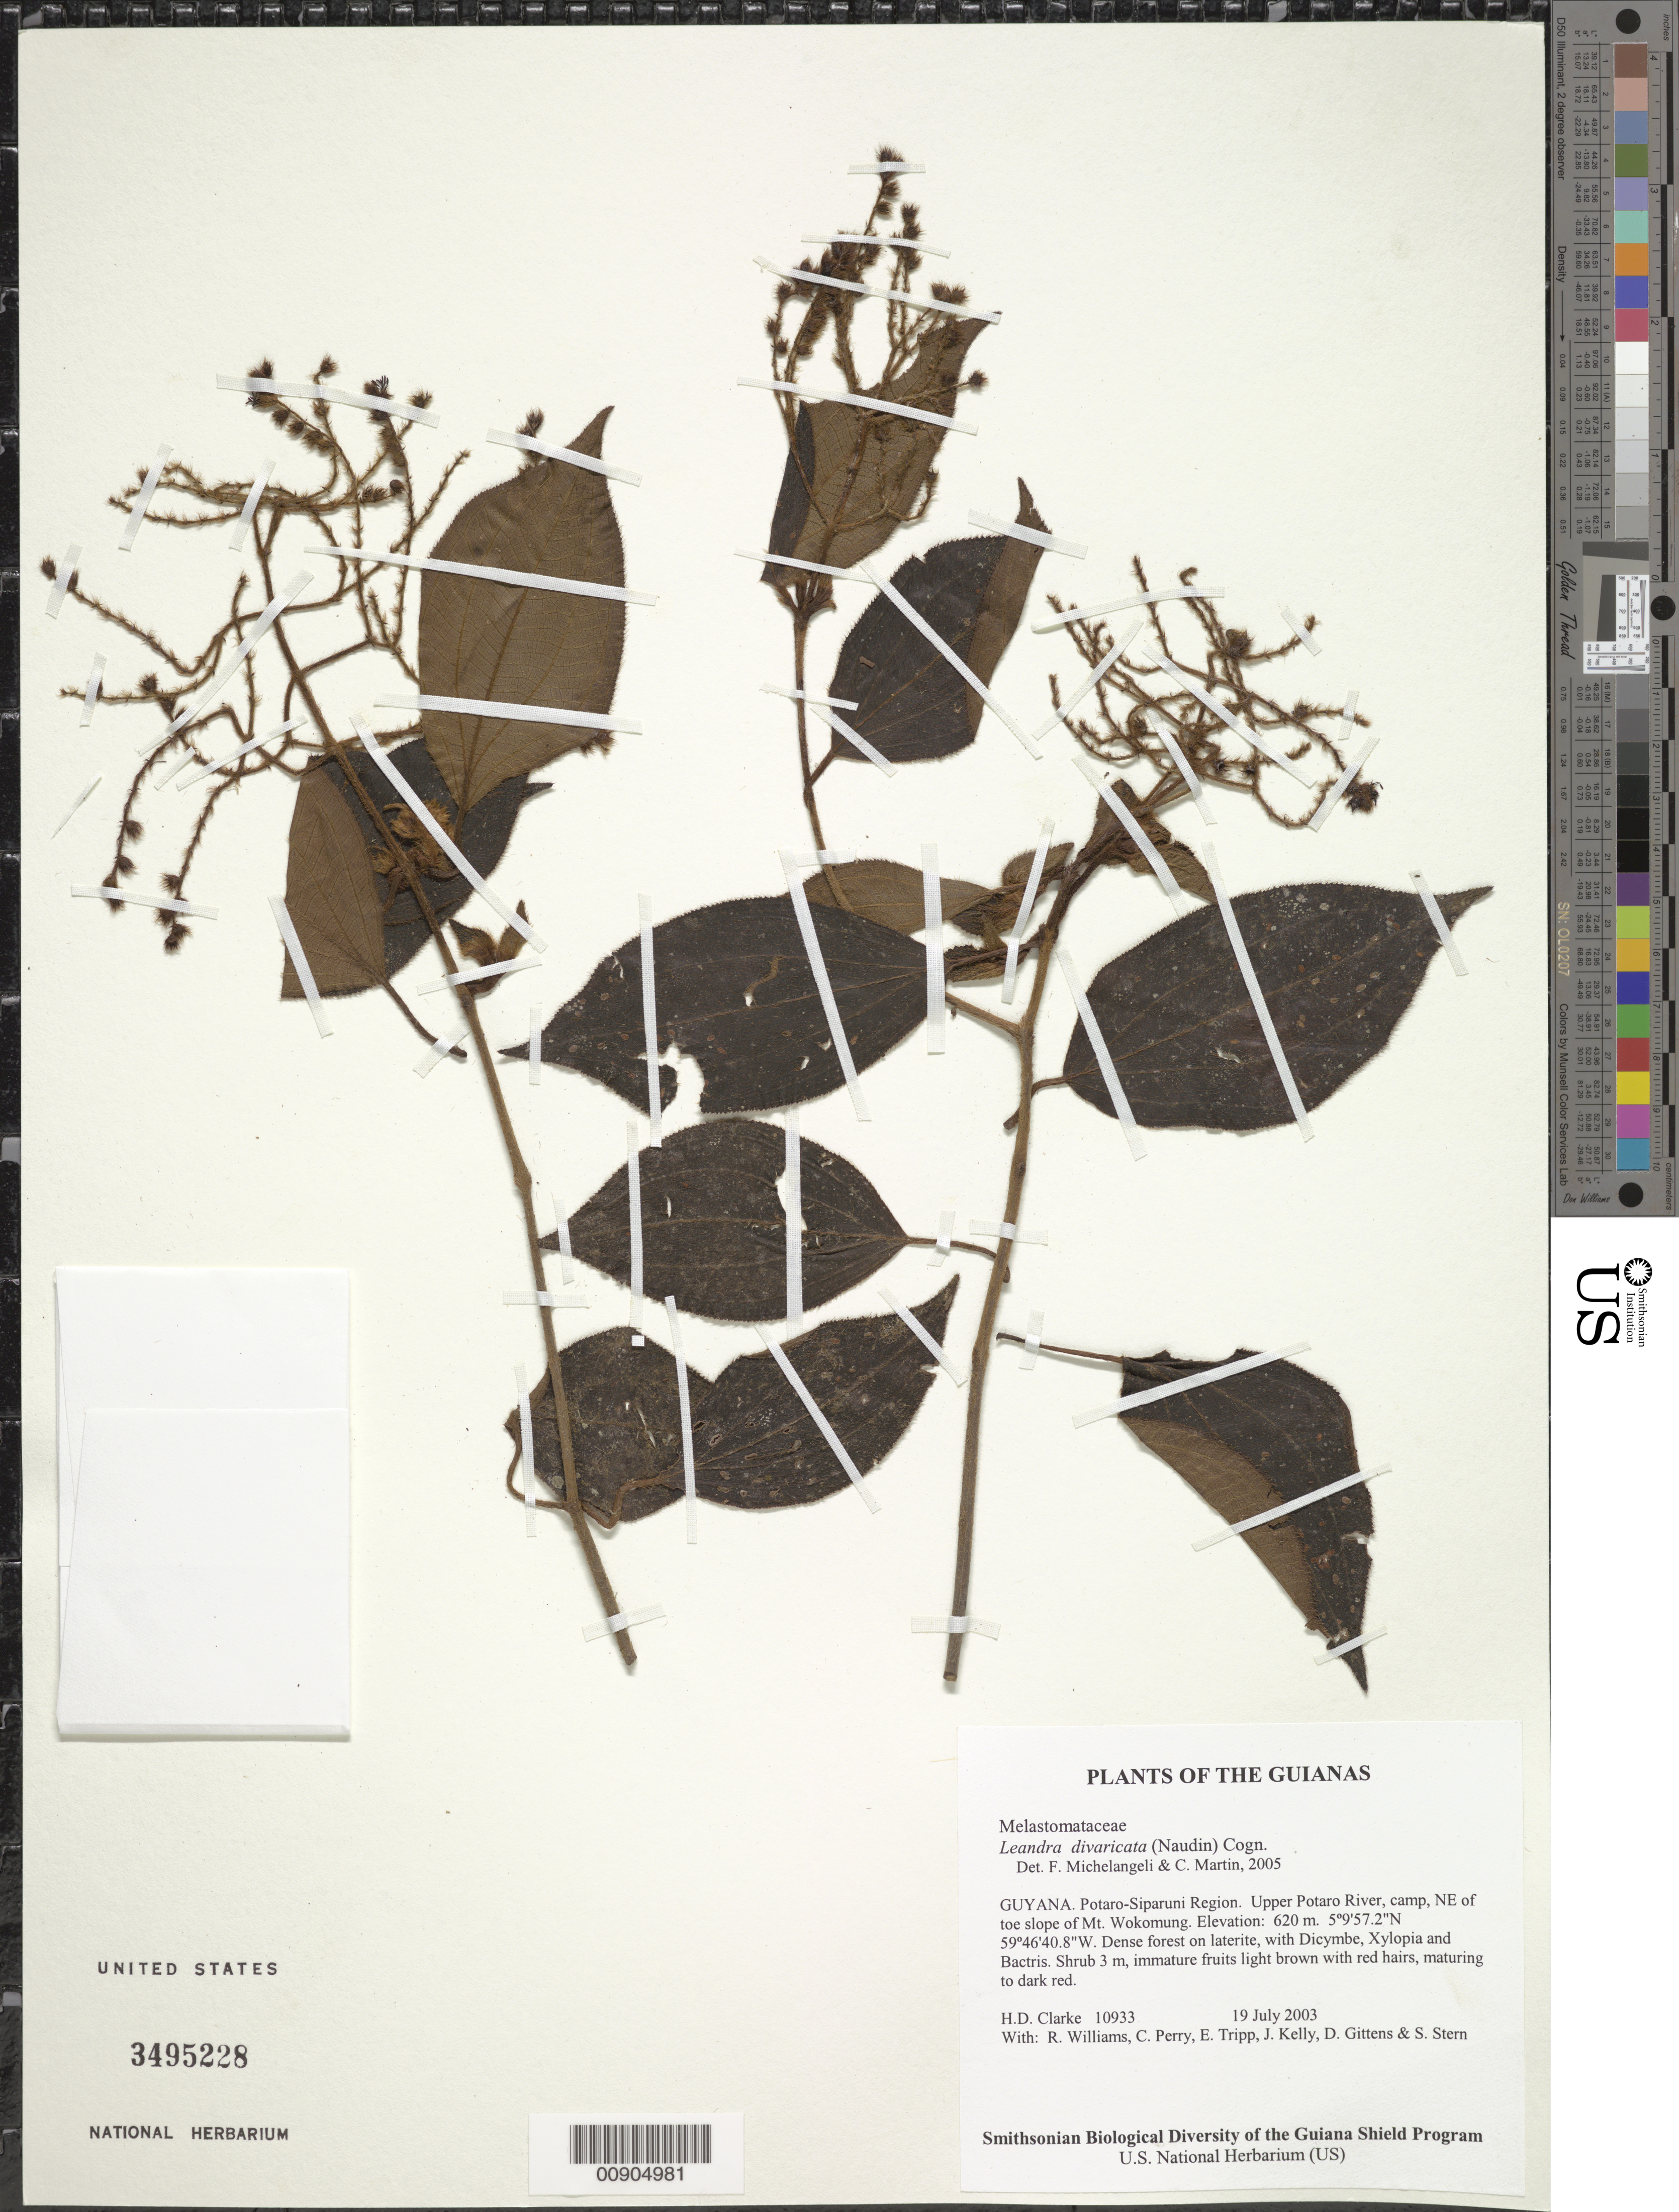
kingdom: Plantae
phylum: Tracheophyta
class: Magnoliopsida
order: Myrtales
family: Melastomataceae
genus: Leandra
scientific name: Leandra divaricata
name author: (Naudin) Cogn.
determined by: Michelangeli, F. A.; Martin, C.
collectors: H. D. Clarke, R. Williams, C. Perry, E. Tripp, J. Kelly, D. Gittens & S. R. Stern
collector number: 10933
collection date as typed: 19 July 2003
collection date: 2003-07-19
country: Guyana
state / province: Potaro-Siparuni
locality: Upper Potaro River, camp, NE of toe slope of Mt. Wokomung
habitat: Dense forest on laterite, with Dicymbe, Xylopia and Bactris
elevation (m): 620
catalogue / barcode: US 3495228